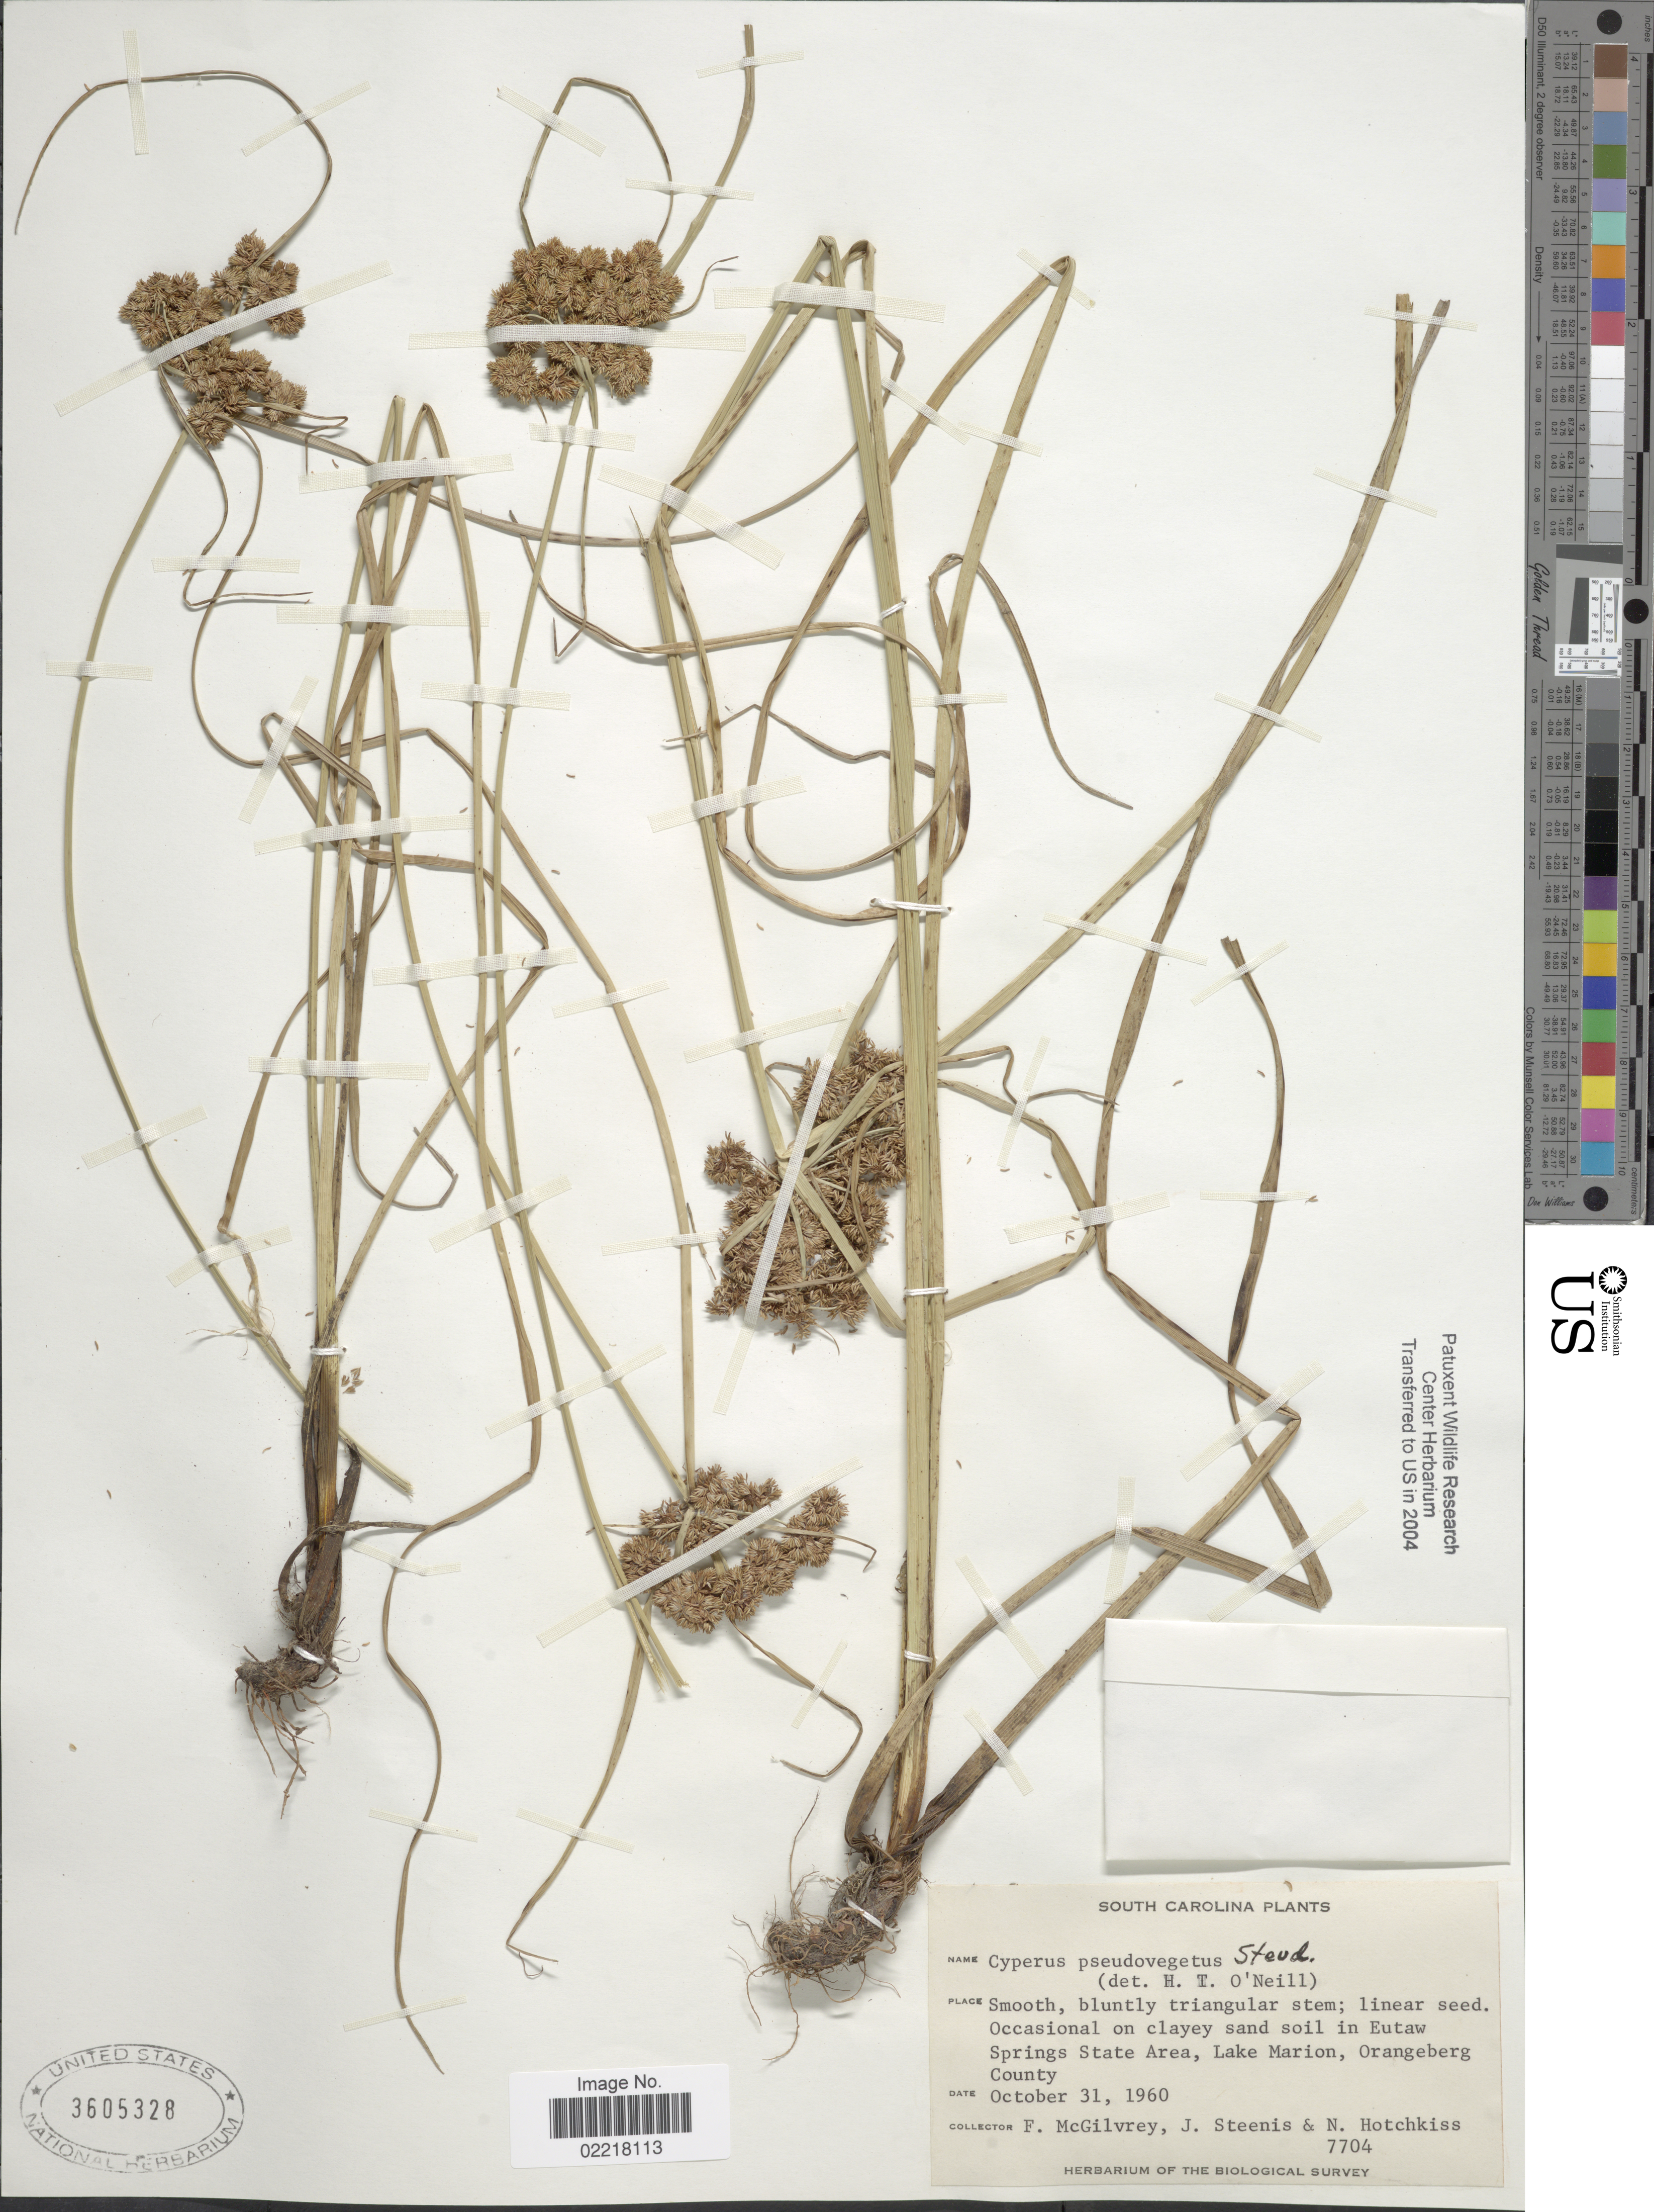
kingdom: Plantae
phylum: Tracheophyta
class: Liliopsida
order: Poales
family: Cyperaceae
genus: Cyperus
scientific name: Cyperus pseudovegetus Steud.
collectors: F. McGilvrey, J. Steenis & N. Hotchkiss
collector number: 7704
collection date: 1960-10-31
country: United States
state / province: South Carolina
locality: Occasional on clayey sand soil in Eutaw Springs State Area, Lake Marion, Orangeberg County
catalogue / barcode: US 3605328